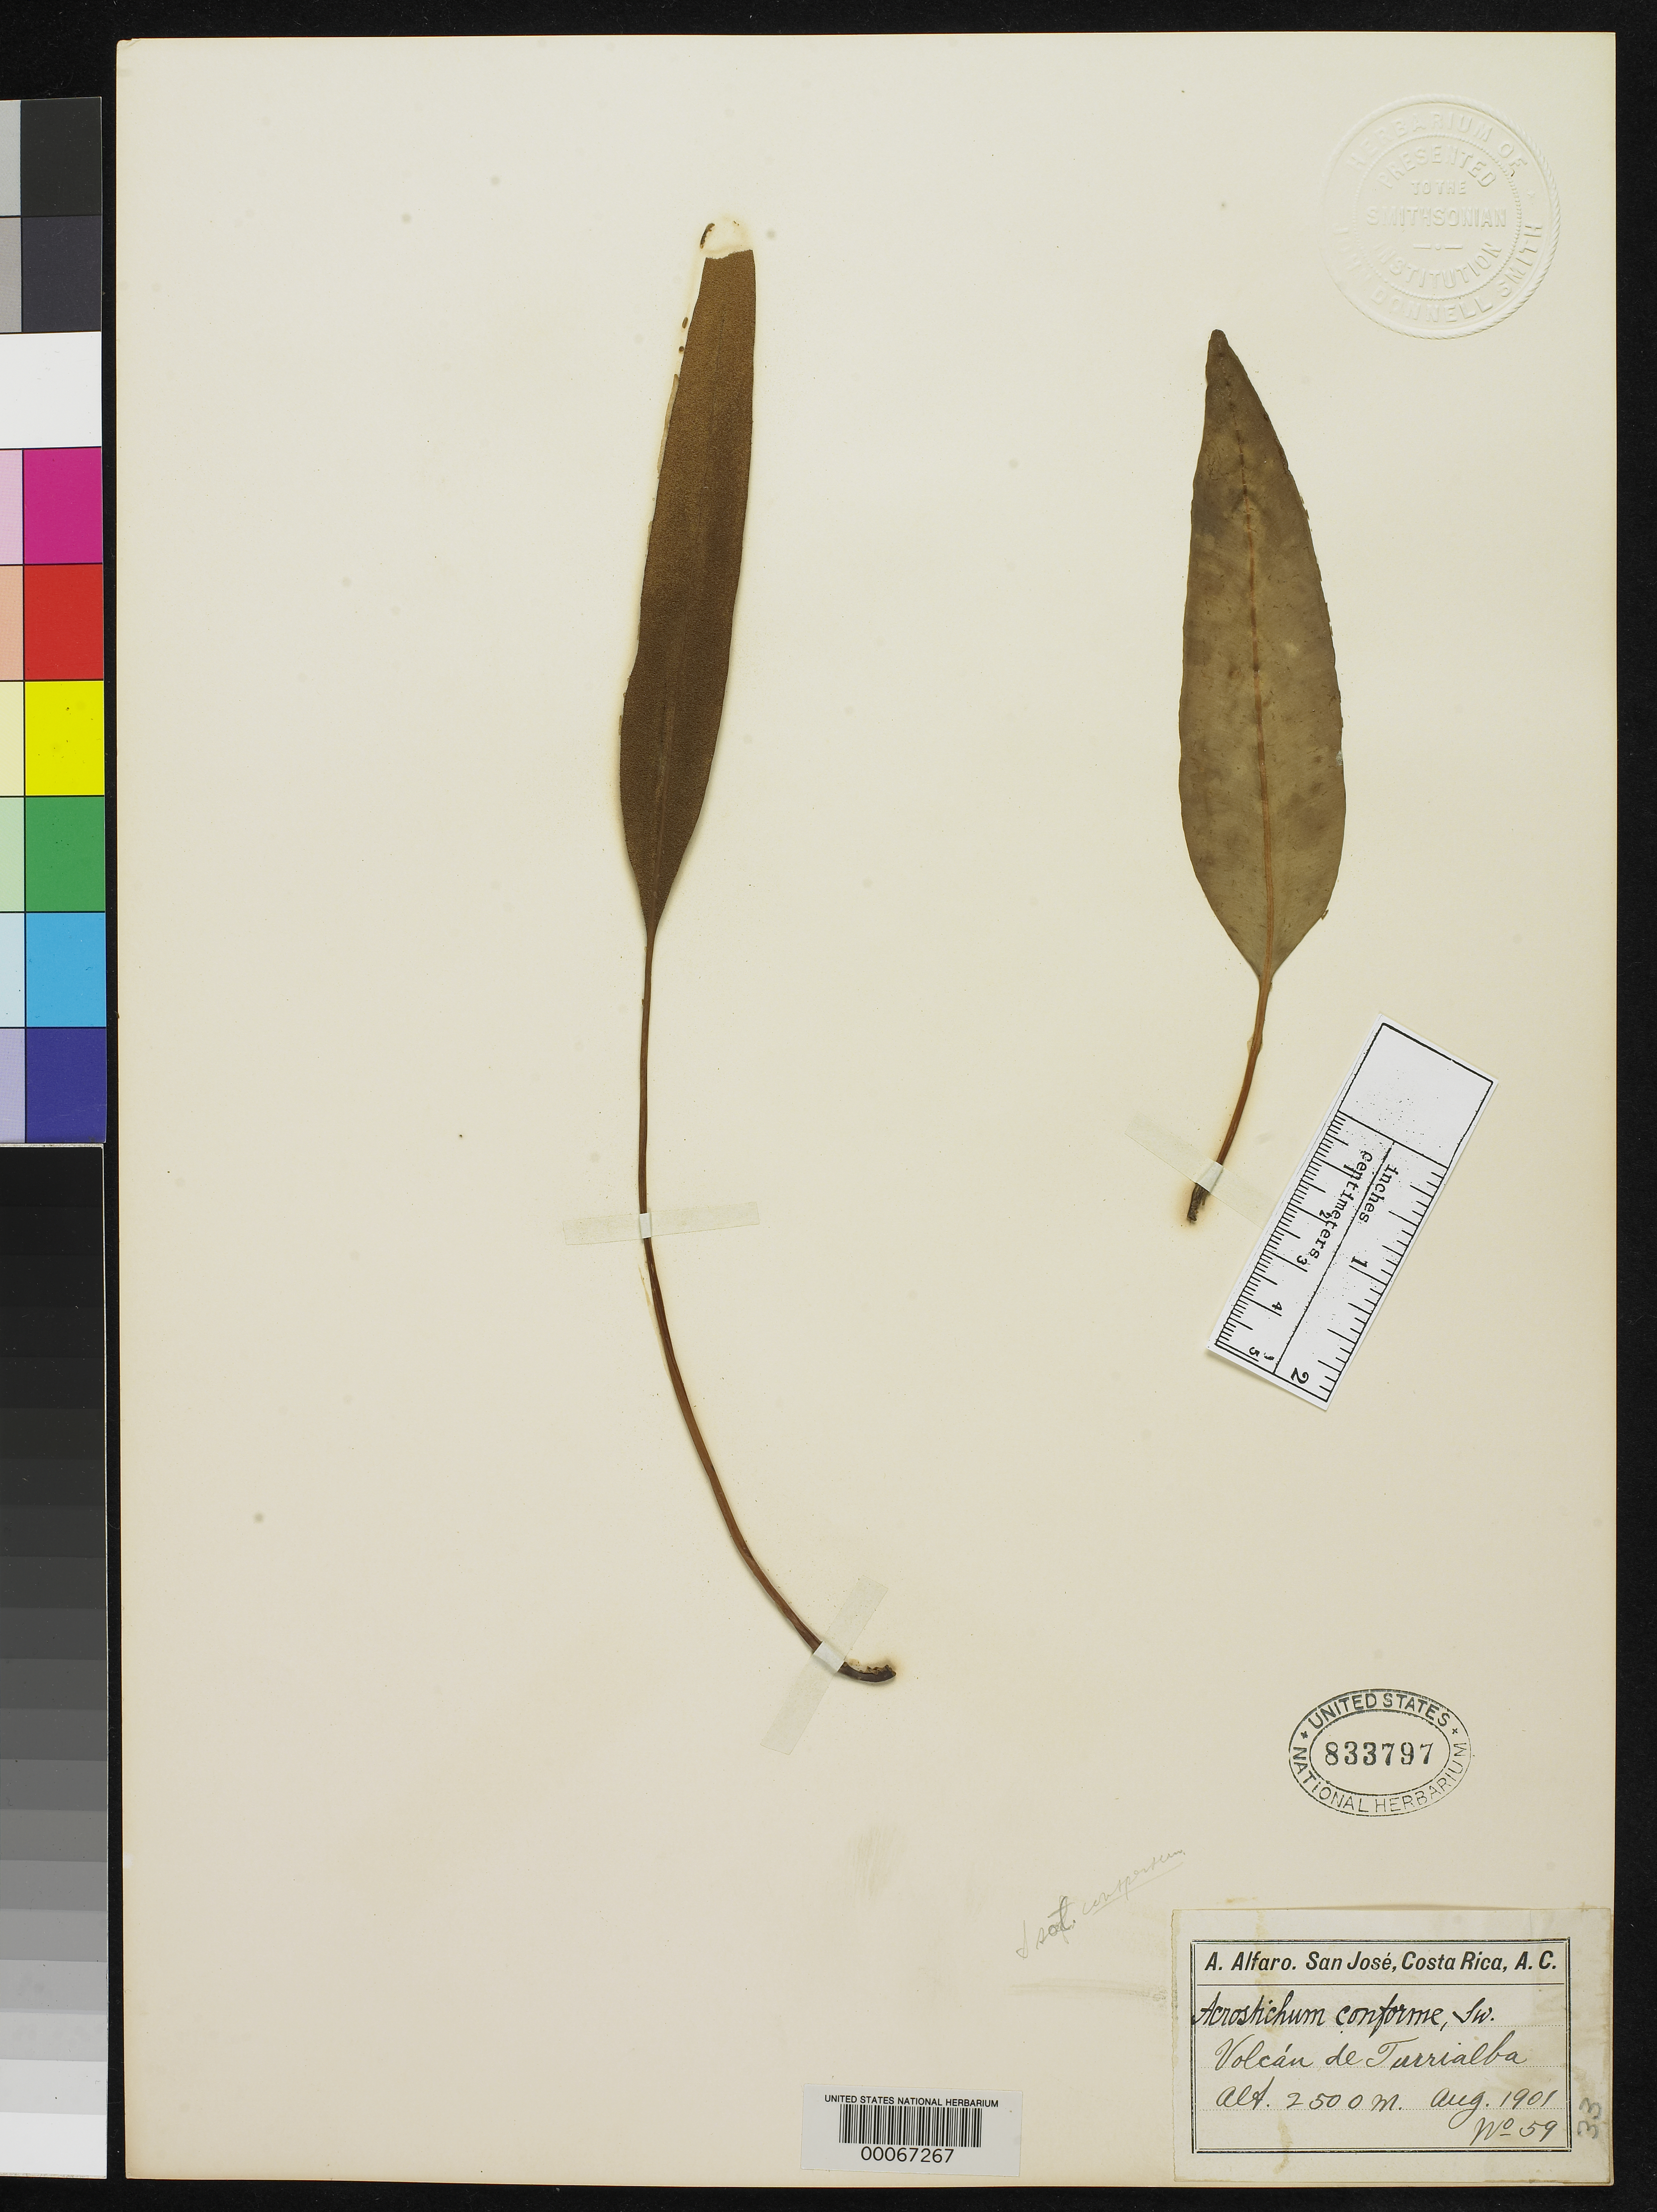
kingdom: Plantae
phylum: Tracheophyta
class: Polypodiopsida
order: Polypodiales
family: Dryopteridaceae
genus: Elaphoglossum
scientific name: Elaphoglossum conspersum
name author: Christ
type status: Isosyntype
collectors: A. Alfaro Gonzalez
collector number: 59 (herb. Nat. C.R. 16545)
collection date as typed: Aug 1901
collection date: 1901-08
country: Costa Rica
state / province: Cartago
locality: Volcan de Turrialba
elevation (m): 2500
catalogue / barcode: US 833797